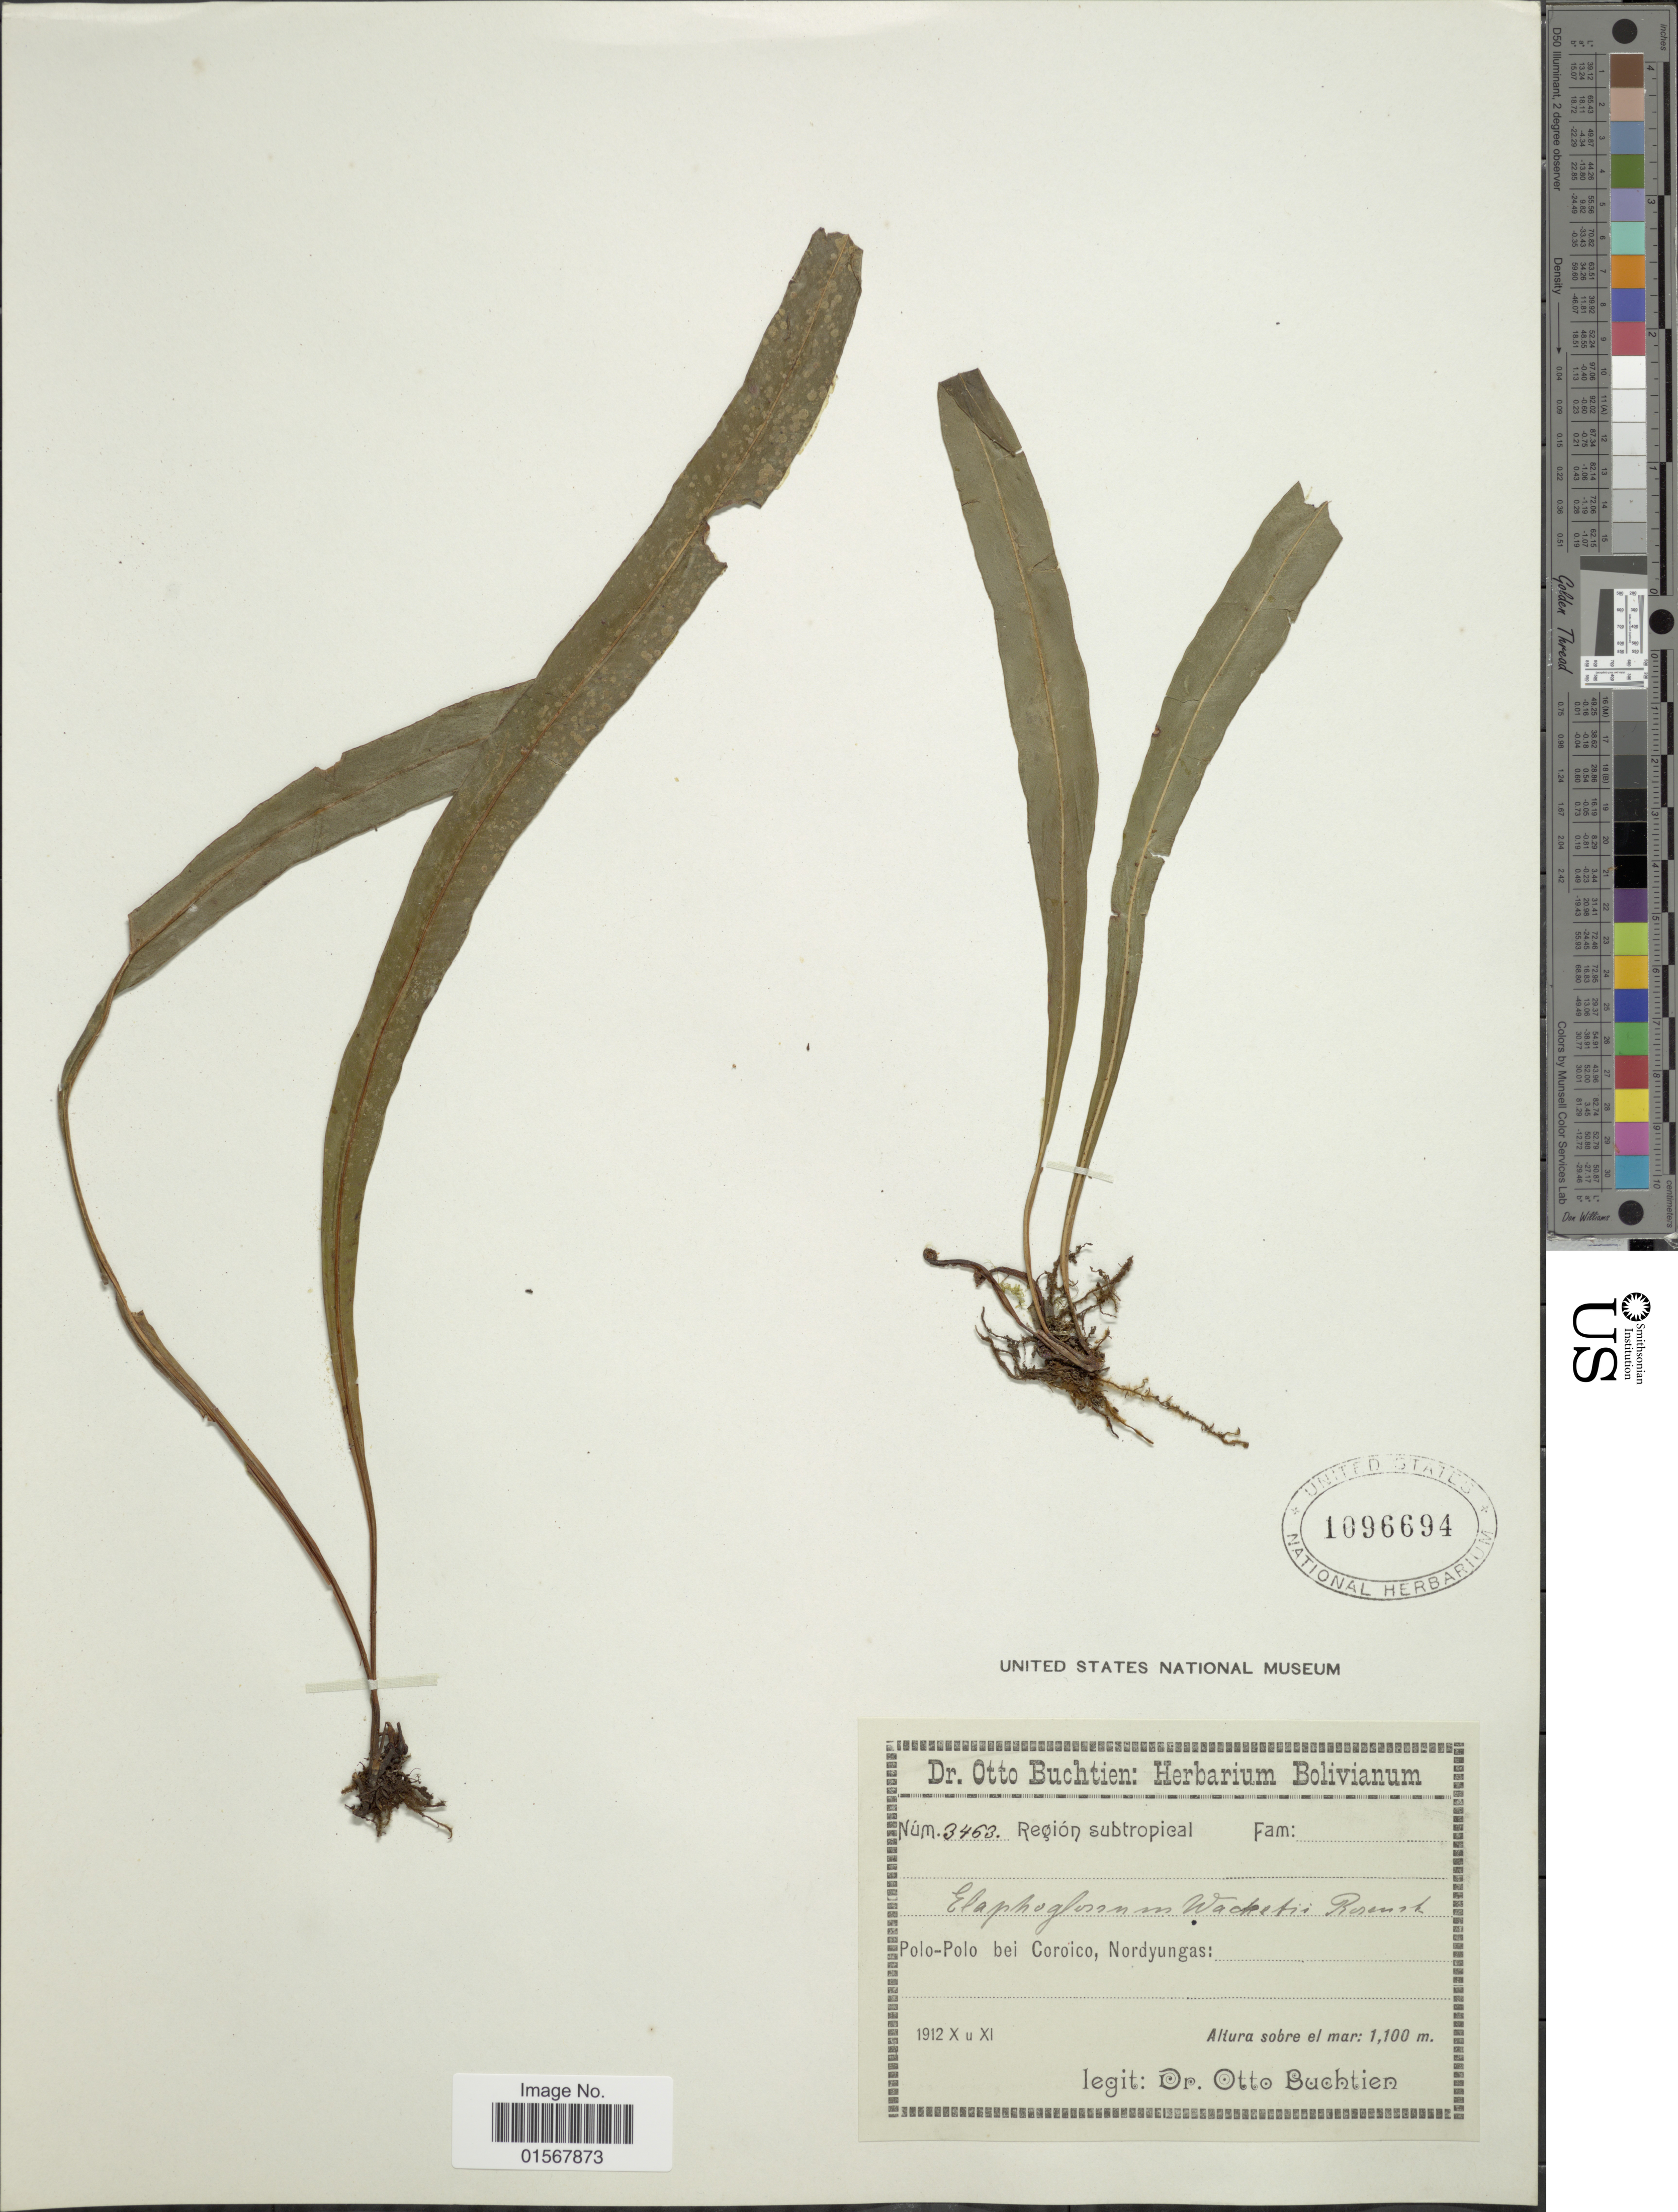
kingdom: Plantae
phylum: Tracheophyta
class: Polypodiopsida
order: Polypodiales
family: Dryopteridaceae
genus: Elaphoglossum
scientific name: Elaphoglossum wacketii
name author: Rosenst.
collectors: O. Buchtien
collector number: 3463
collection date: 1912-10/1912-11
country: Bolivia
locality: Polo-Polo bei Coroico, Nordyungas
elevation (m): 1100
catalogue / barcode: US 1096694